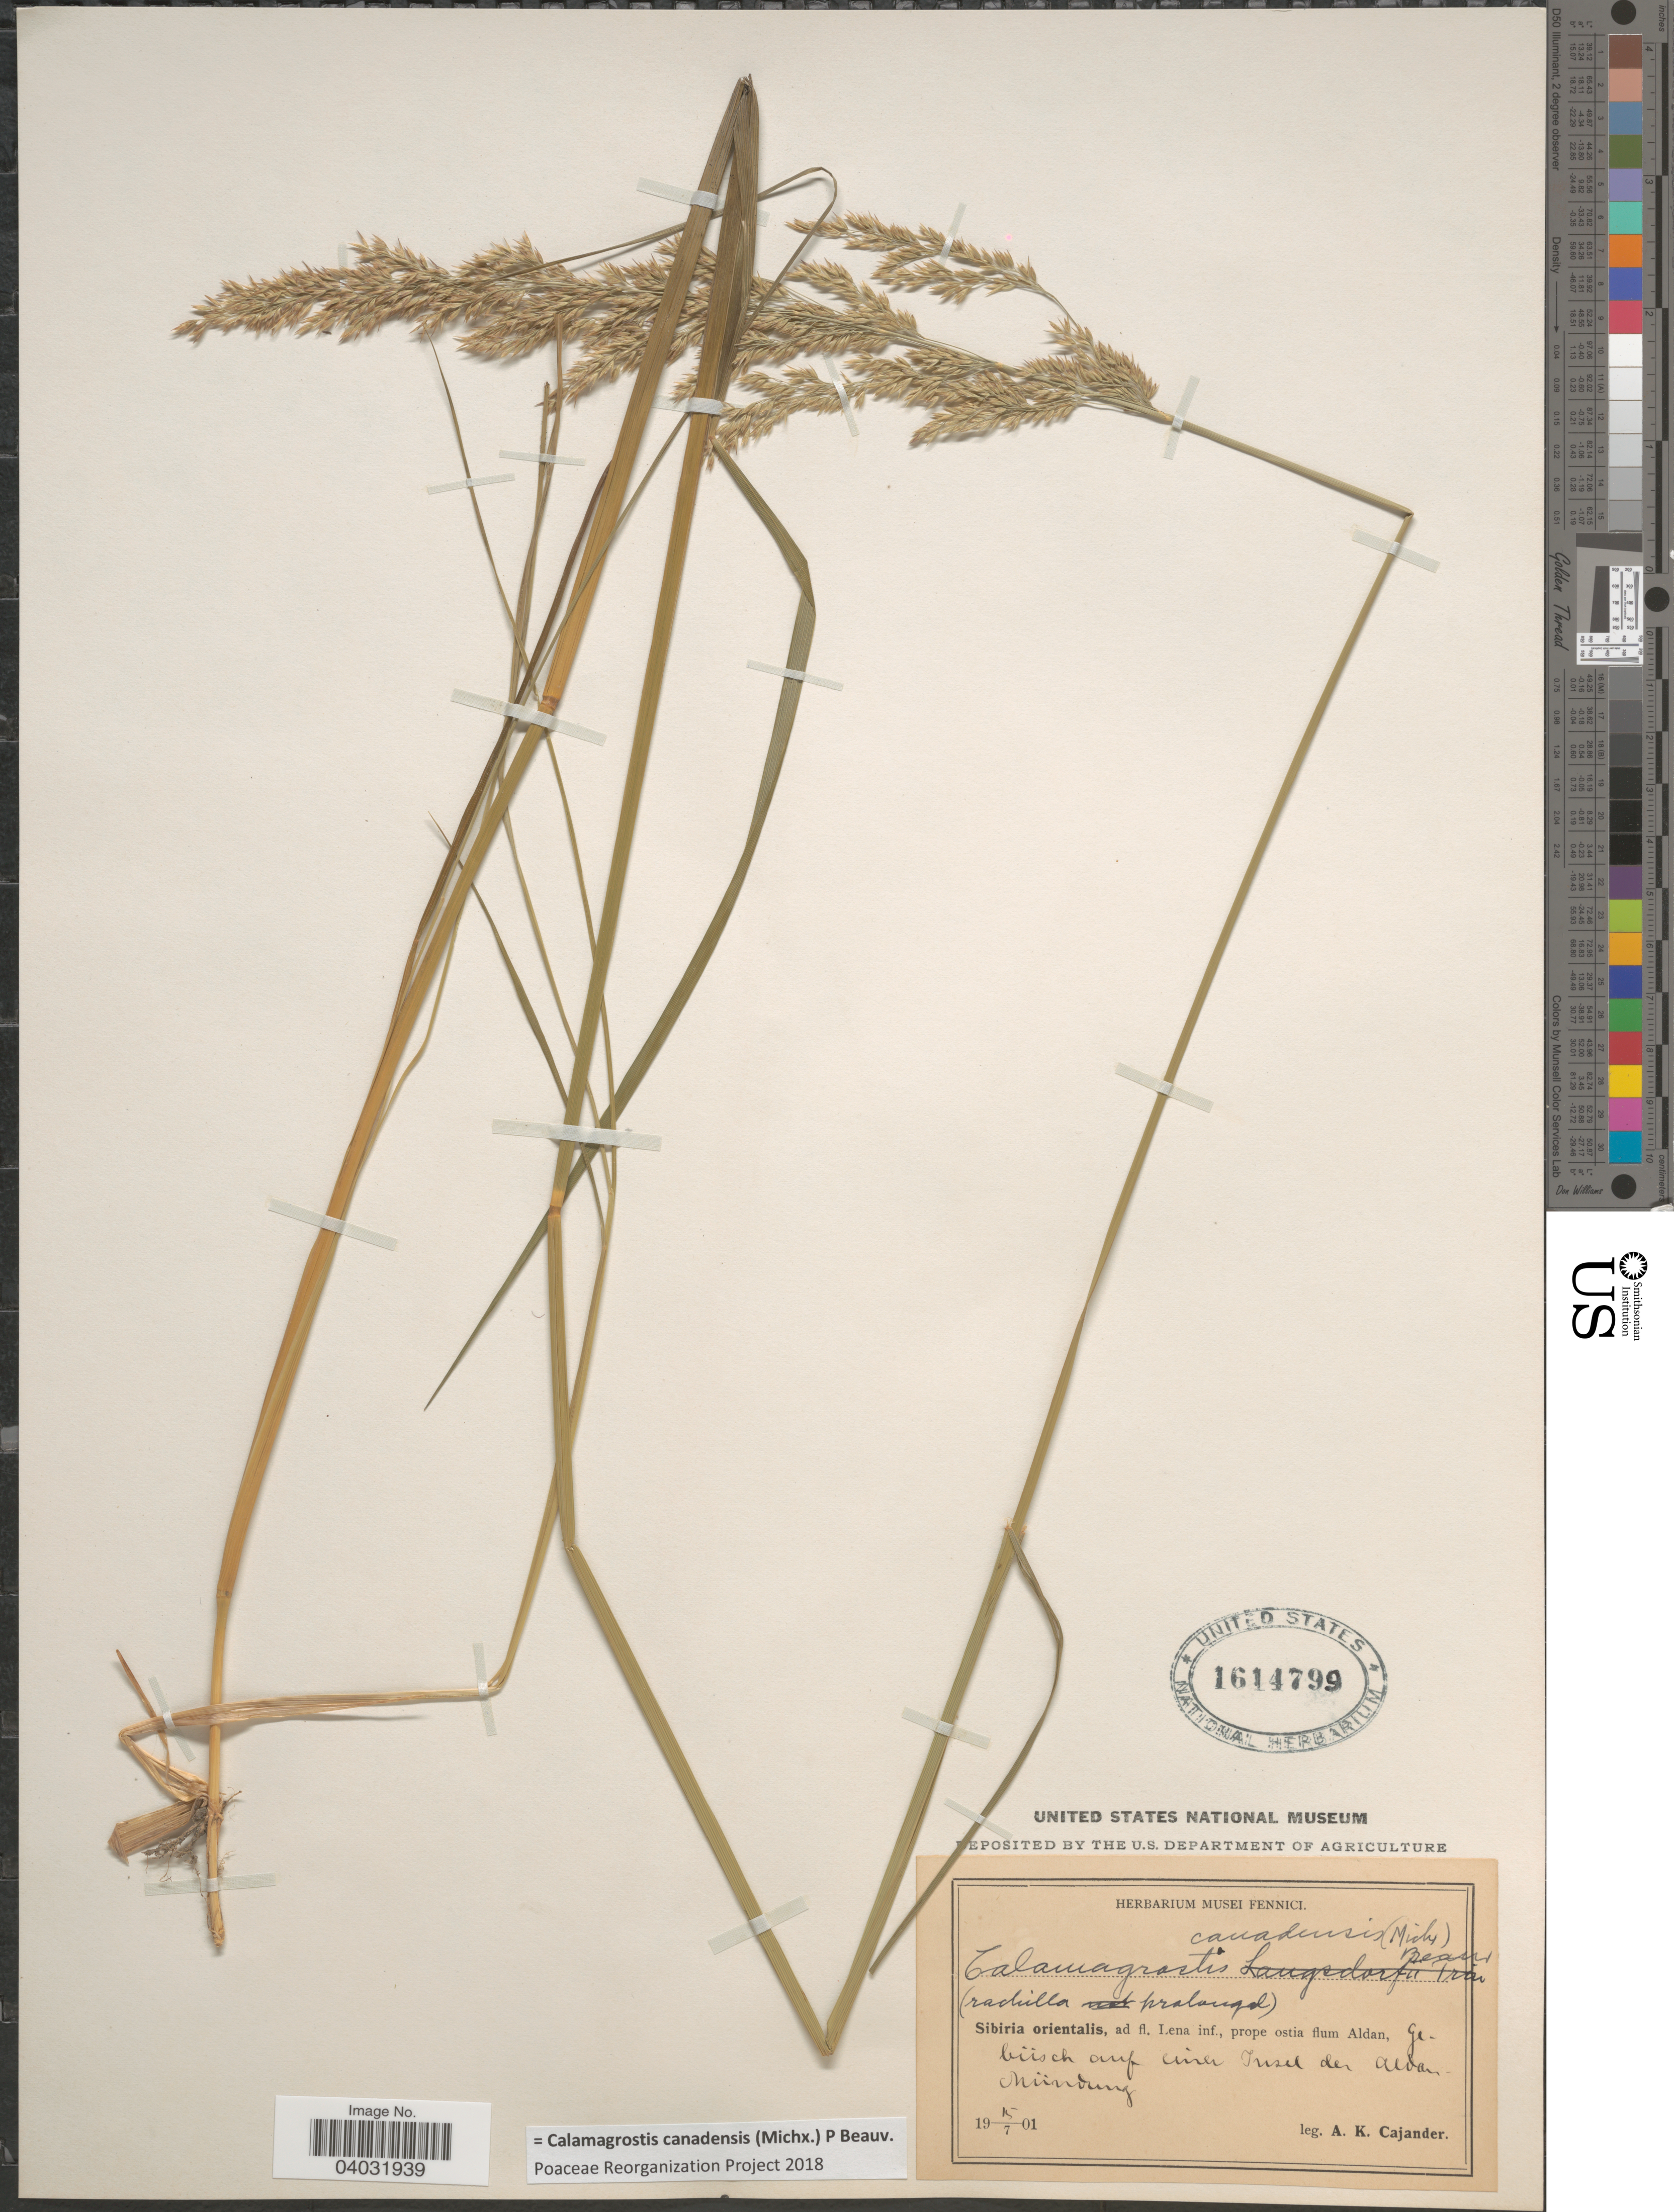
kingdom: Plantae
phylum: Tracheophyta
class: Liliopsida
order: Poales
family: Poaceae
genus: Calamagrostis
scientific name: Calamagrostis canadensis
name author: (Michx.) P. Beauv.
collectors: A. Cajander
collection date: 1901-07-15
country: Russian Federation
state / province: Sakha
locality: Sibiria orientalis, ad fl. Lena inf., prope ostia flum Aldan, Gebüsch auf ciner Insel der Aldan-Mündung.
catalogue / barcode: US 1614799